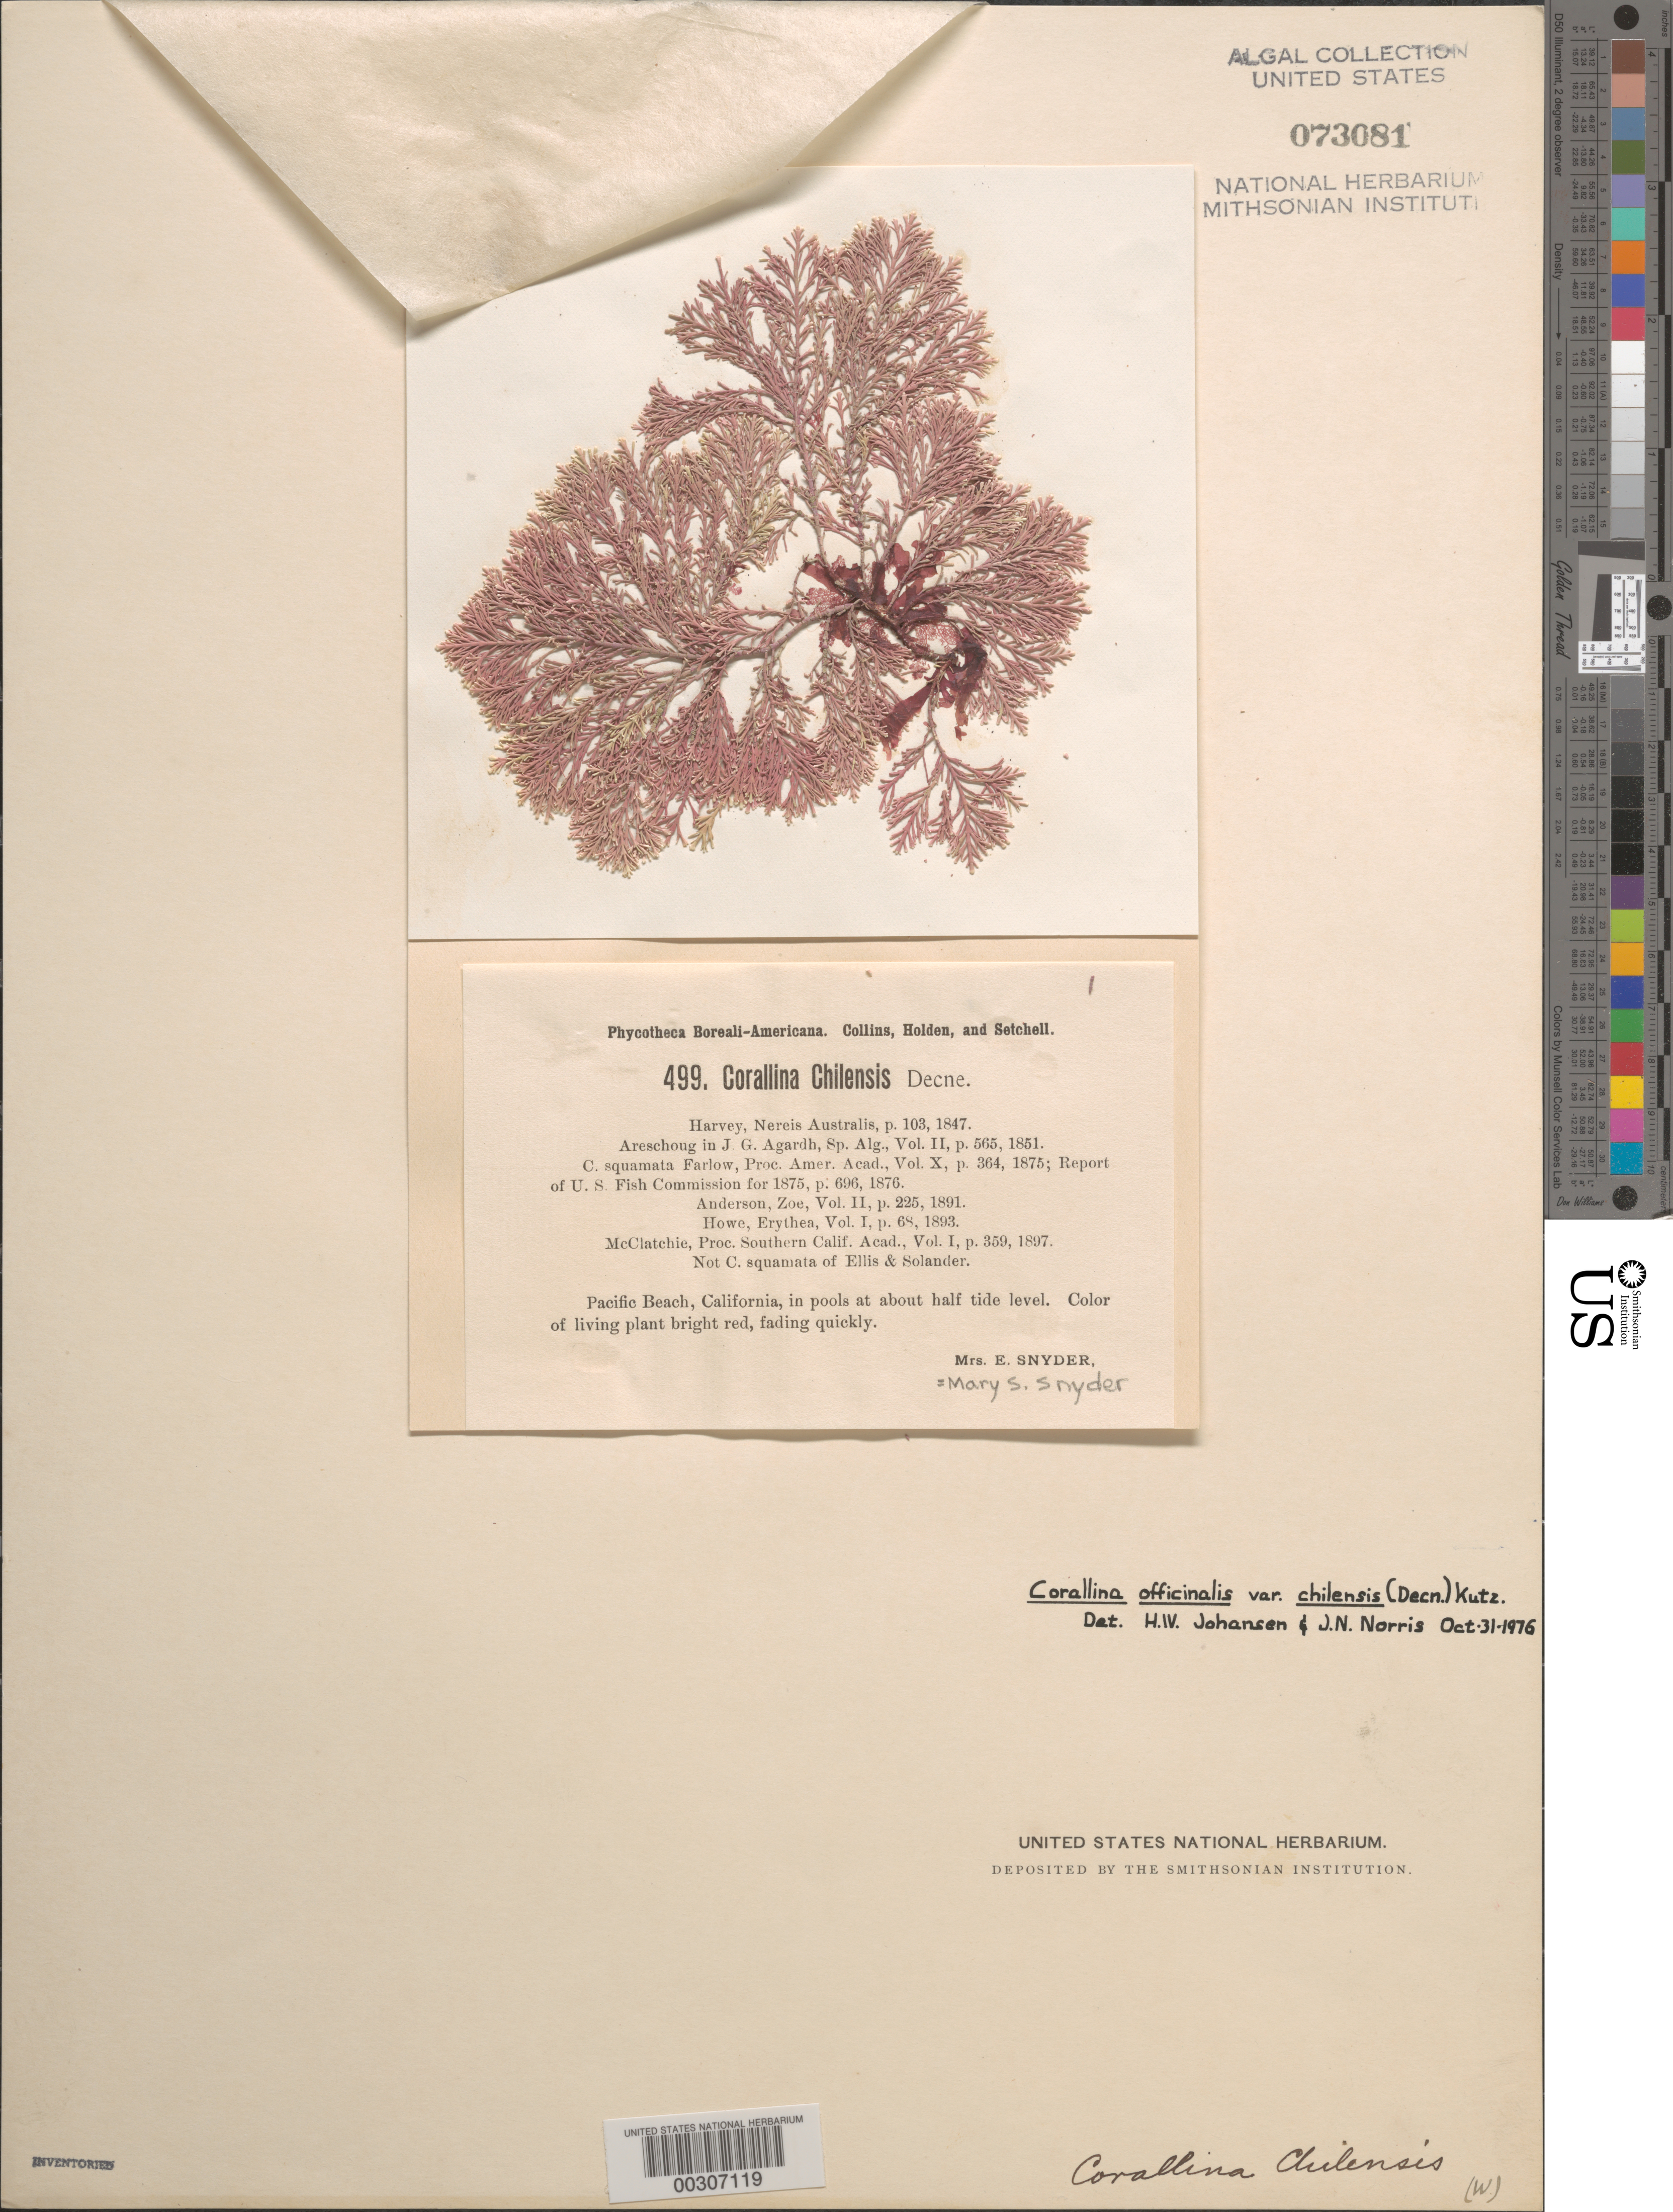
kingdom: Plantae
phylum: Rhodophyta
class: Florideophyceae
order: Corallinales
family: Corallinaceae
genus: Corallina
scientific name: Corallina officinalis var. chilensis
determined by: Johansen, H. W.; Norris, James N.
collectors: M. Snyder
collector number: PB-A 499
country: United States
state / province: California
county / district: San Diego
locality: Pacific Beach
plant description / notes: Collins, Holden & Setchell, Phycotheca Boreali-Americana, as Corallina chilensis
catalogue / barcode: US 73081